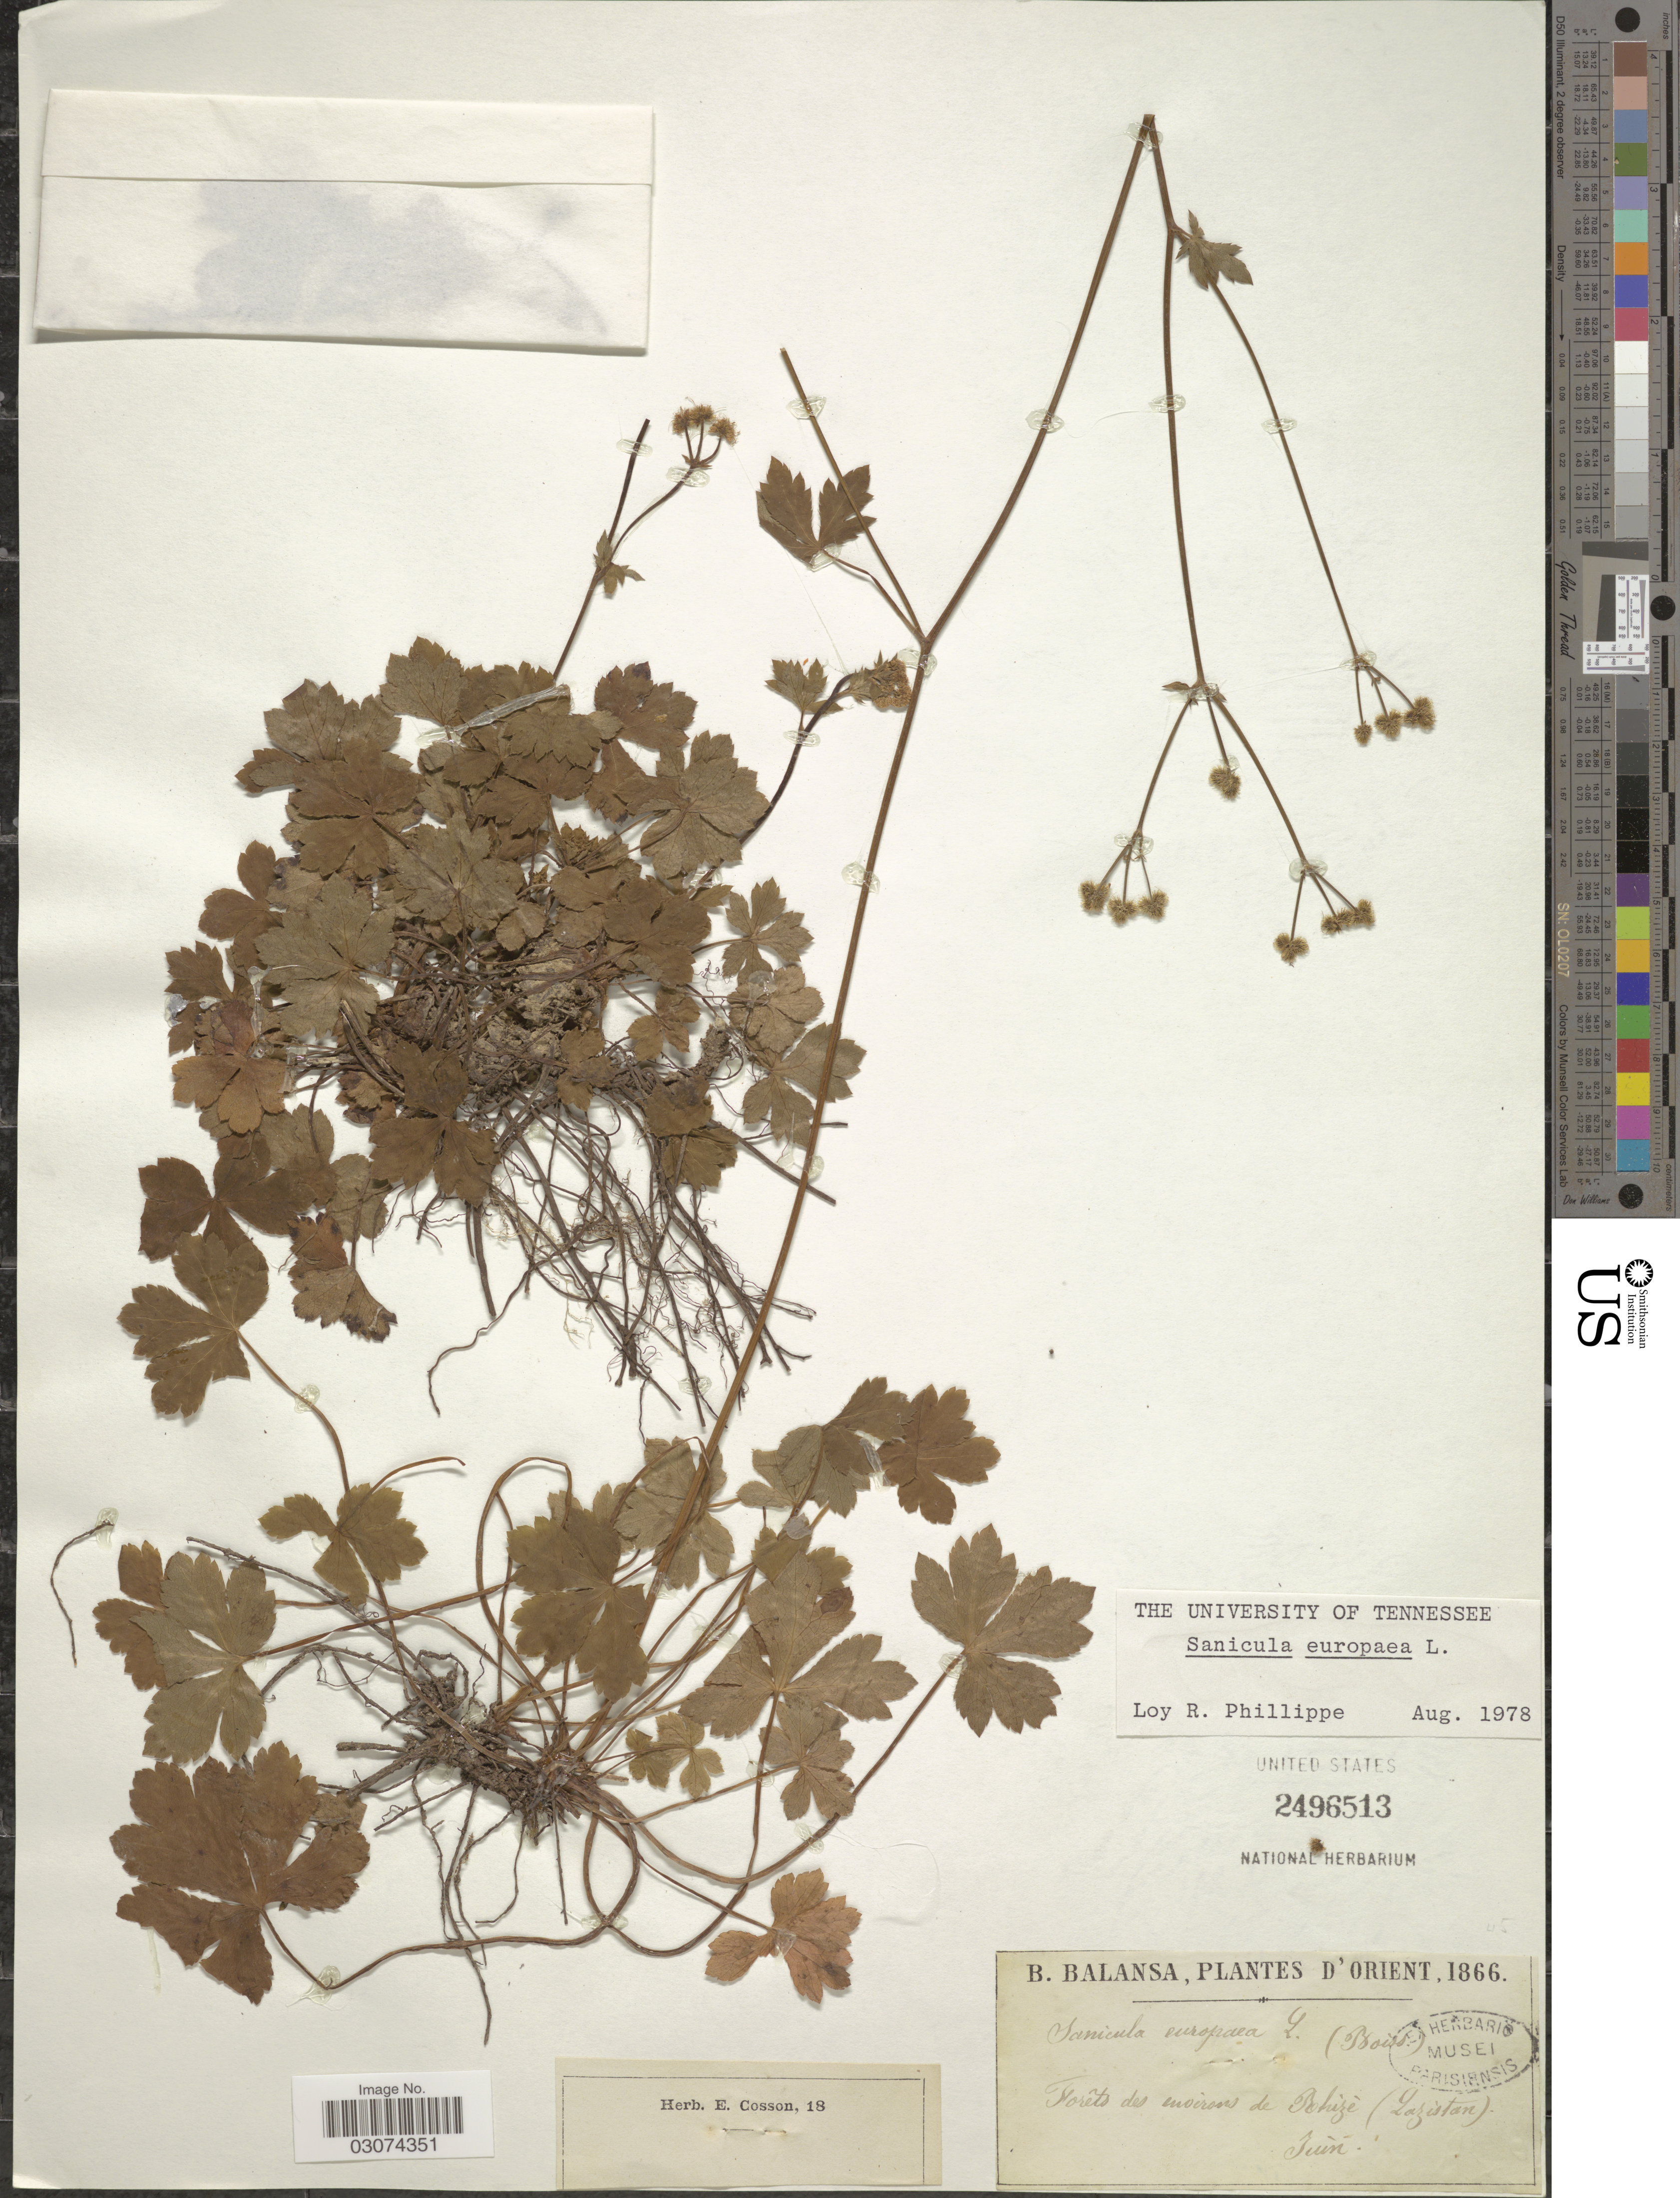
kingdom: Plantae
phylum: Tracheophyta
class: Magnoliopsida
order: Apiales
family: Apiaceae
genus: Sanicula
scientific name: Sanicula europaea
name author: L.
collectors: B. Balansa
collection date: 1866-06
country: Turkey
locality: D'Orient. Forêts des environs de Bolize (Lazistan).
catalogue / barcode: US 2496513